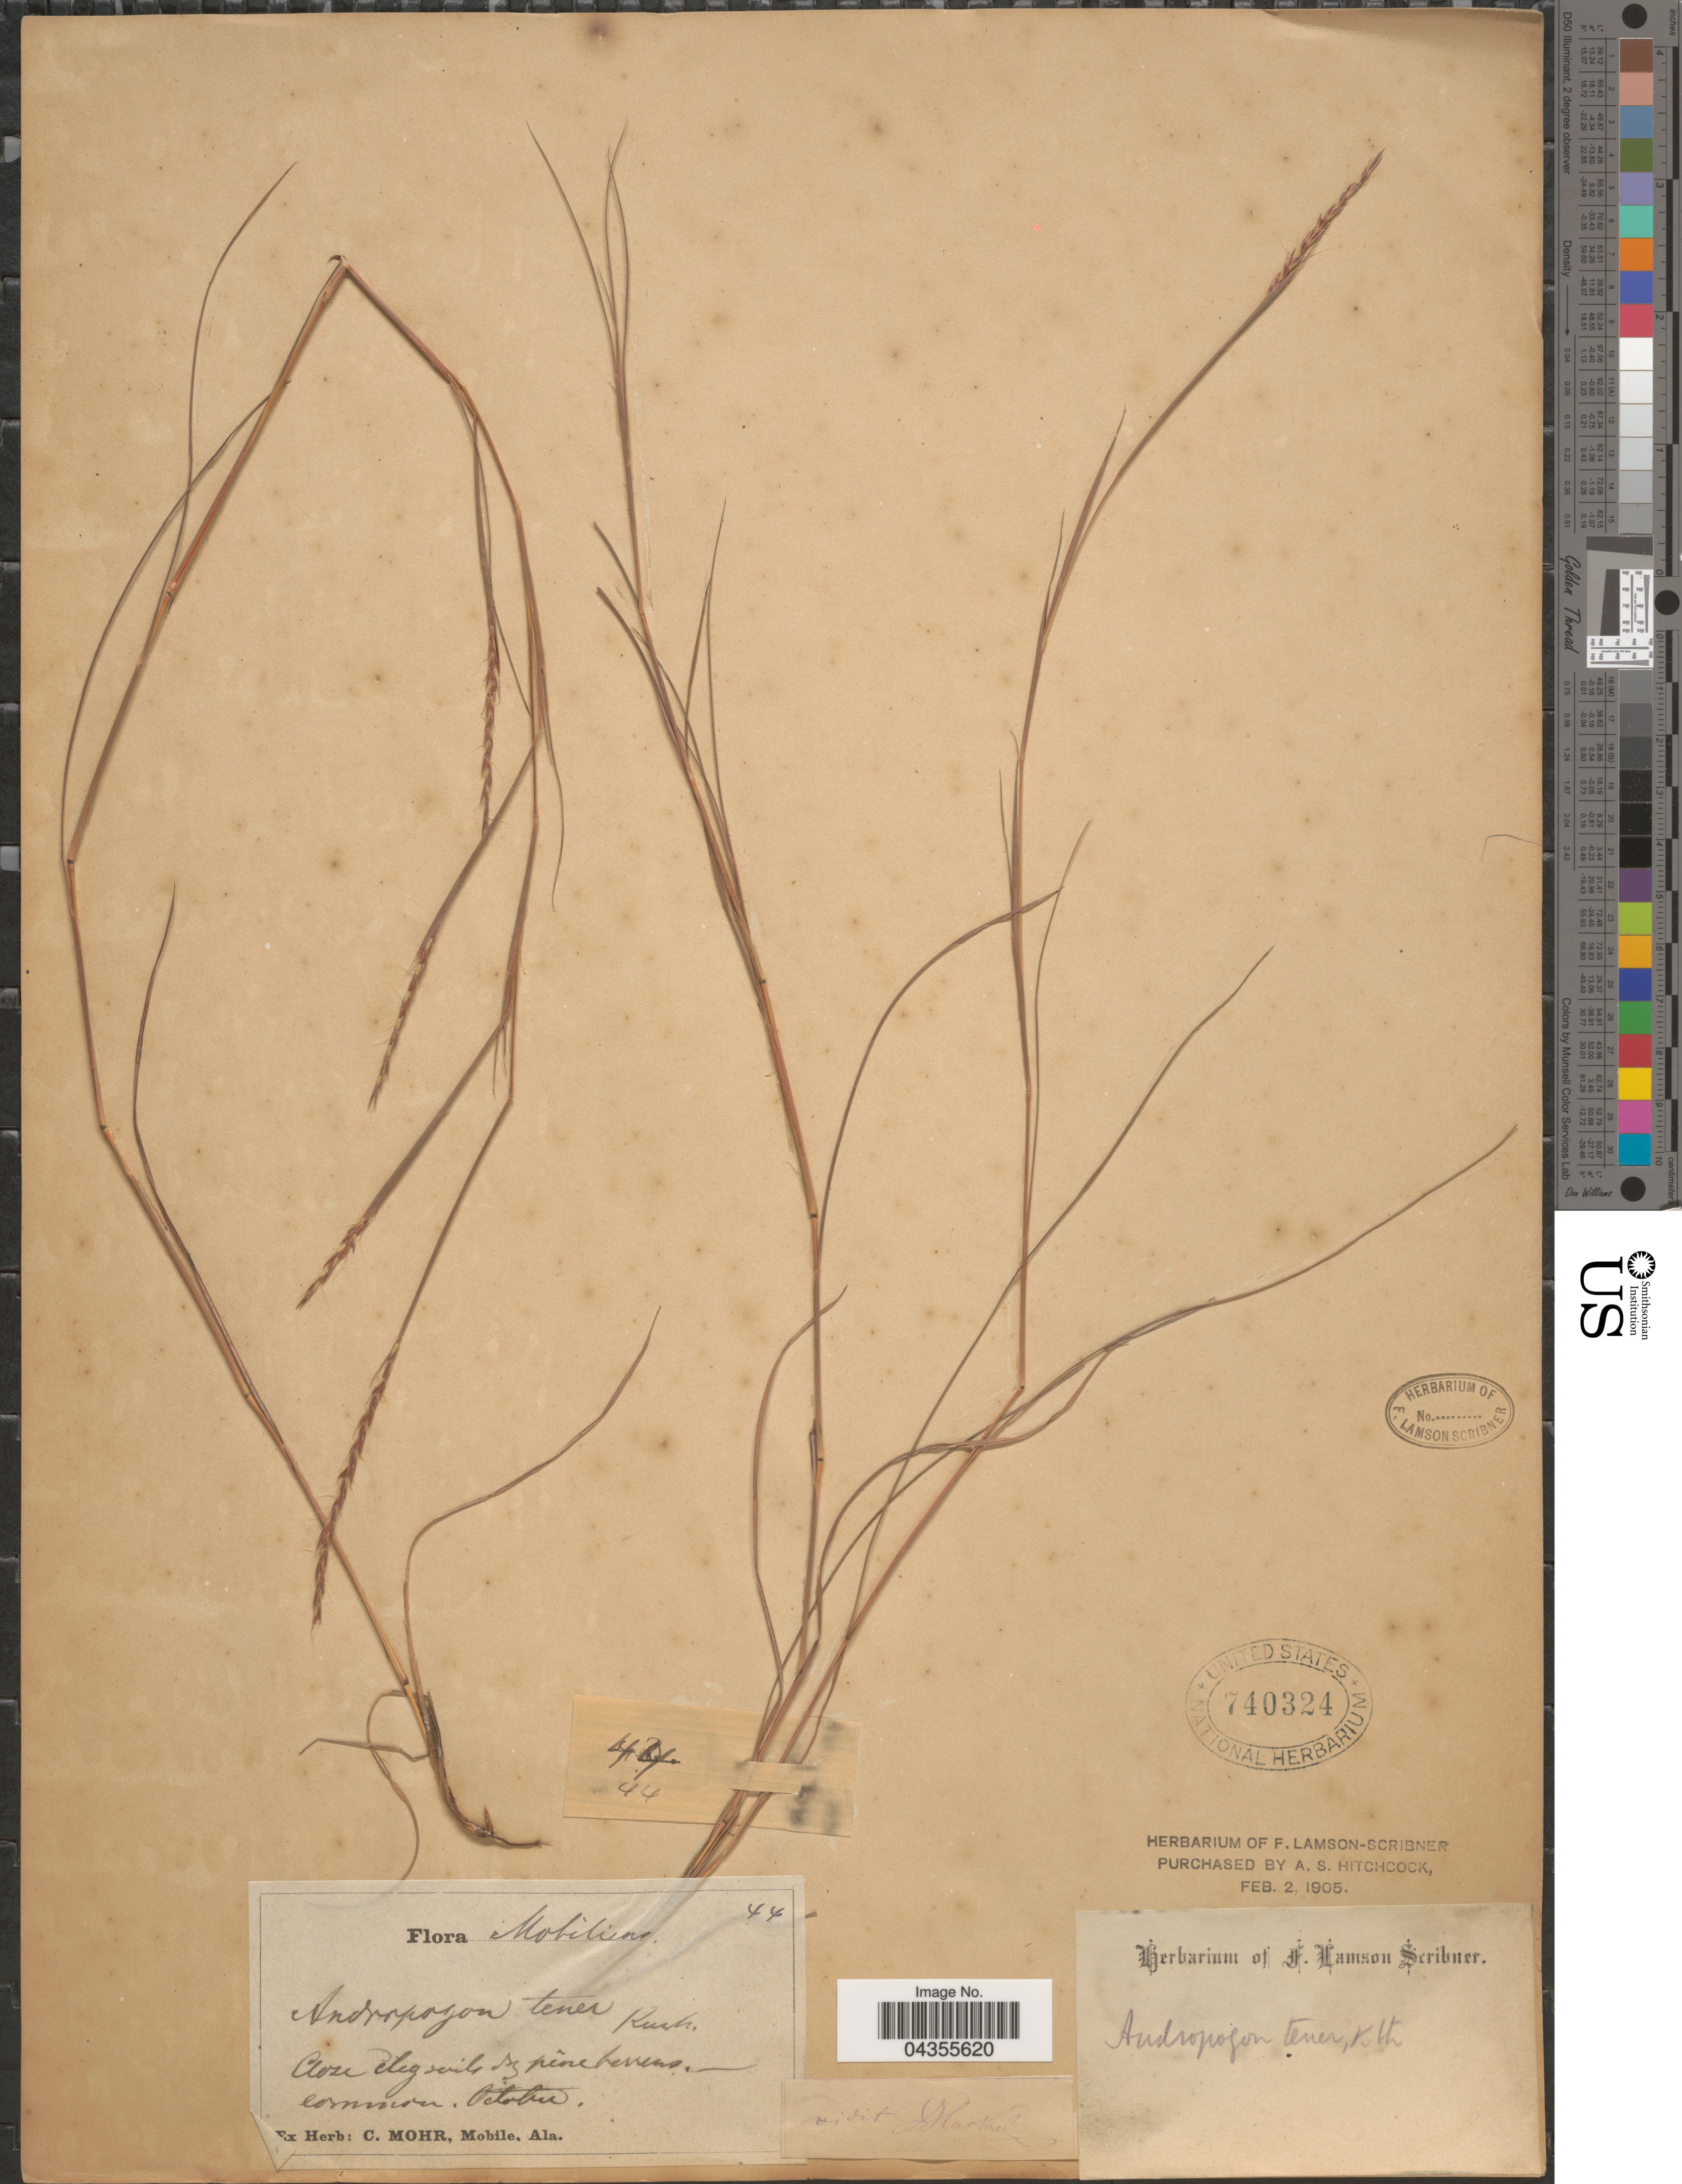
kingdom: Plantae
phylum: Tracheophyta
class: Liliopsida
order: Poales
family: Poaceae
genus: Schizachyrium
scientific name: Schizachyrium tenerum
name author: Nees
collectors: ex herb. C. Mohr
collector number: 44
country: United States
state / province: Alabama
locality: Mobiliens.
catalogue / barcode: US 740324